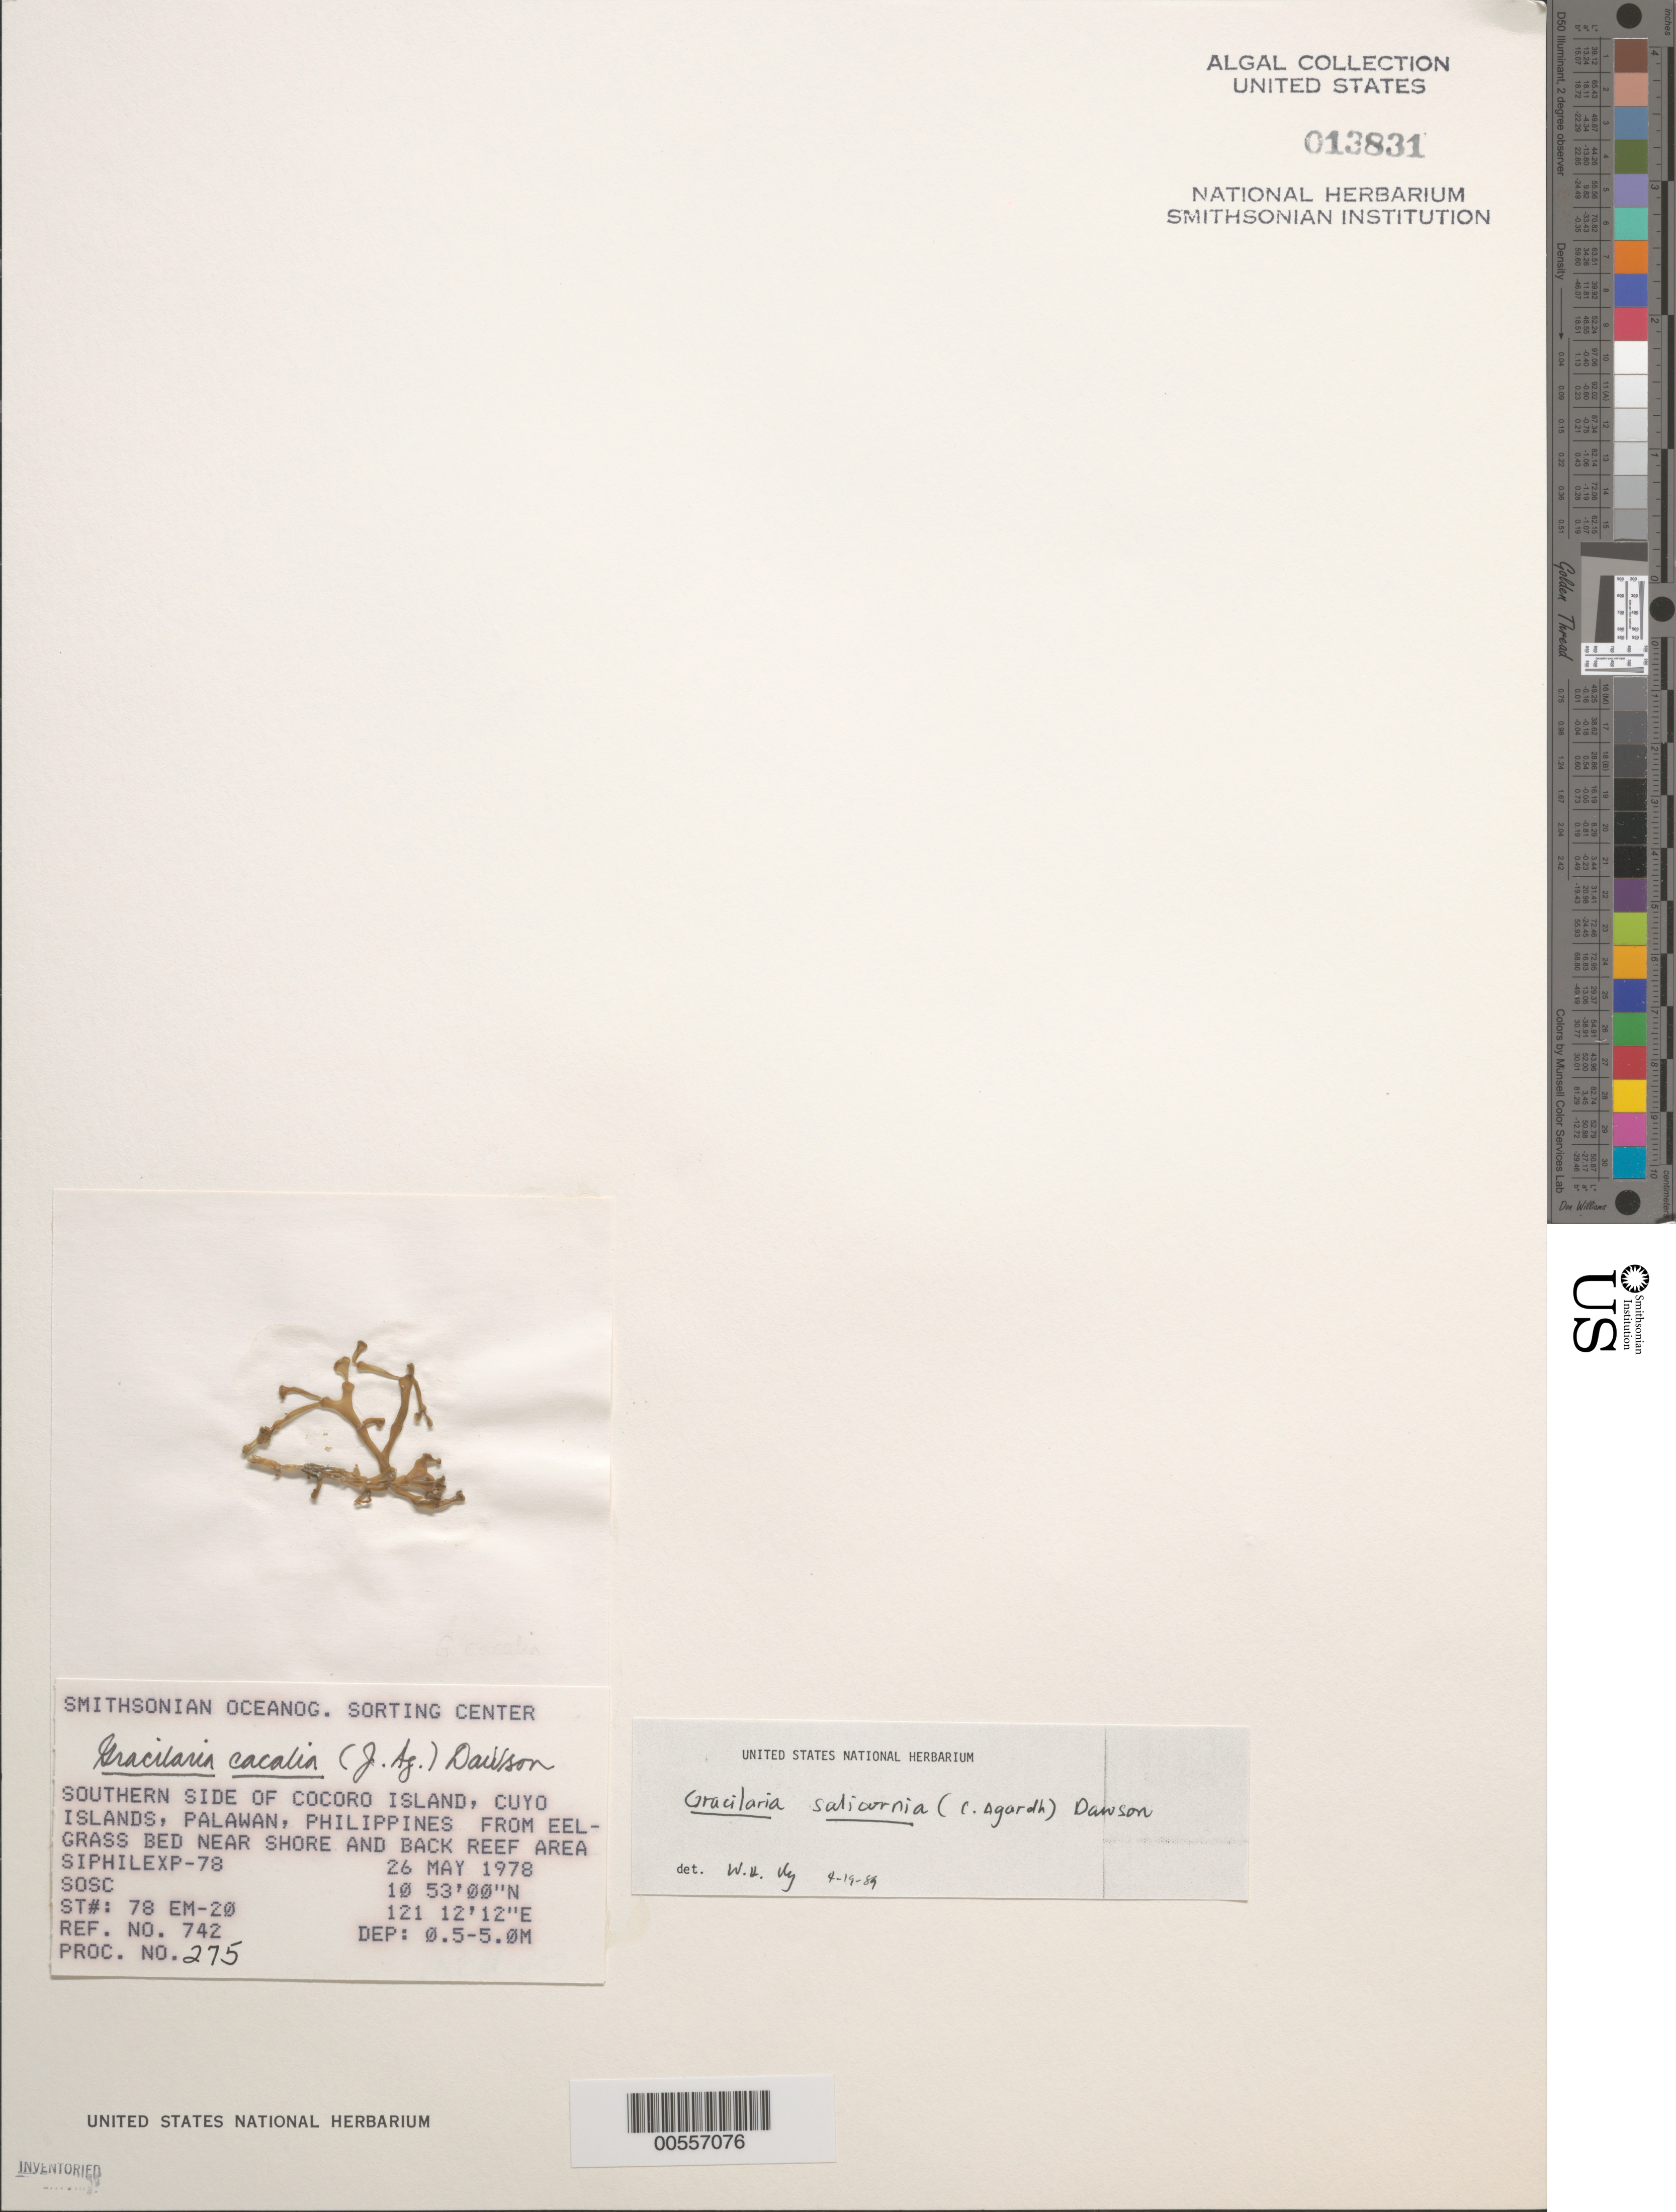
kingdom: Plantae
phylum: Rhodophyta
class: Florideophyceae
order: Gracilariales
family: Gracilariaceae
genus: Gracilaria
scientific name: Gracilaria salicornia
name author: (C. Agardh) E.Y. Dawson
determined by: UY, W. H.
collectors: SOSC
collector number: Station 78 Em-20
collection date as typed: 26 May 1978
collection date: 1978-05-26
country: Philippines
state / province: Mimaropa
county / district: Palawan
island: Cocoro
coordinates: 10 53' 00" N, 121 12' 12" E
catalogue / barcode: US 13831